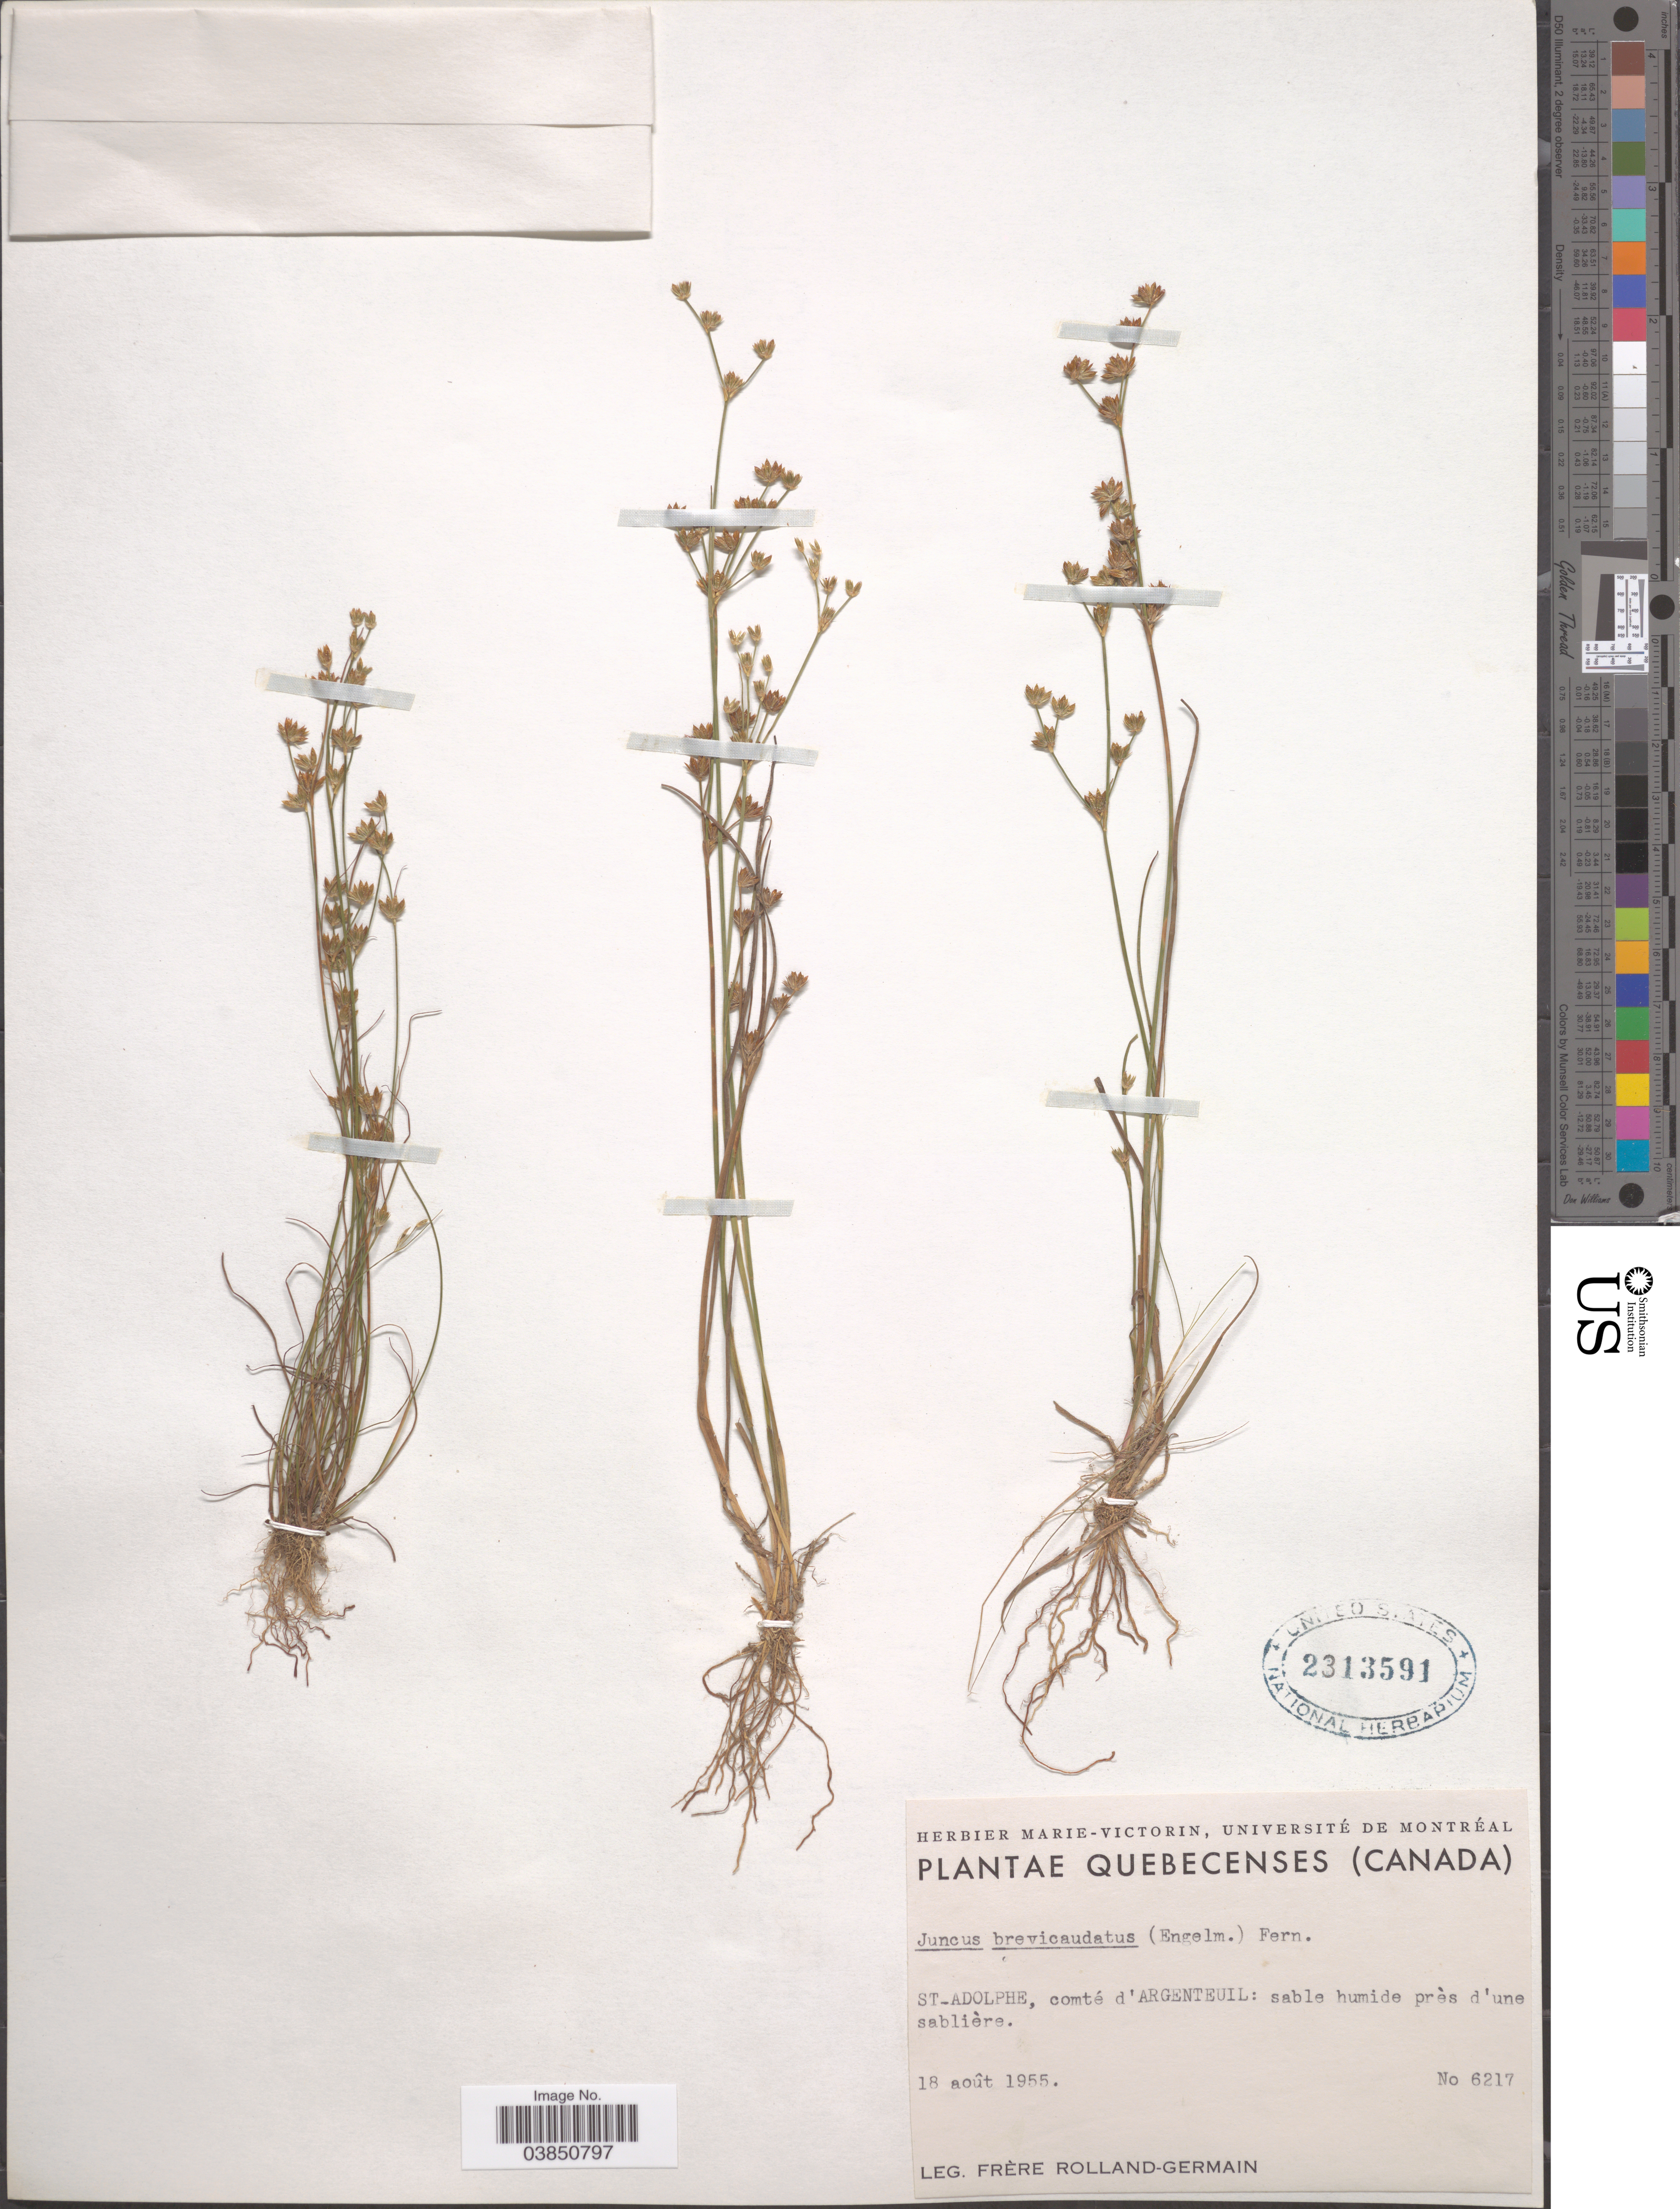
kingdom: Plantae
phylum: Tracheophyta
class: Liliopsida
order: Poales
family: Juncaceae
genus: Juncus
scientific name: Juncus brevicaudatus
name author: (Engelm.) Fernald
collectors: Rolland-Germain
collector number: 6217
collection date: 1955-08-18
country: Canada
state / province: Quebec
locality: St_Adolphe, comté d'Argenteuil.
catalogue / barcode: US 2313591